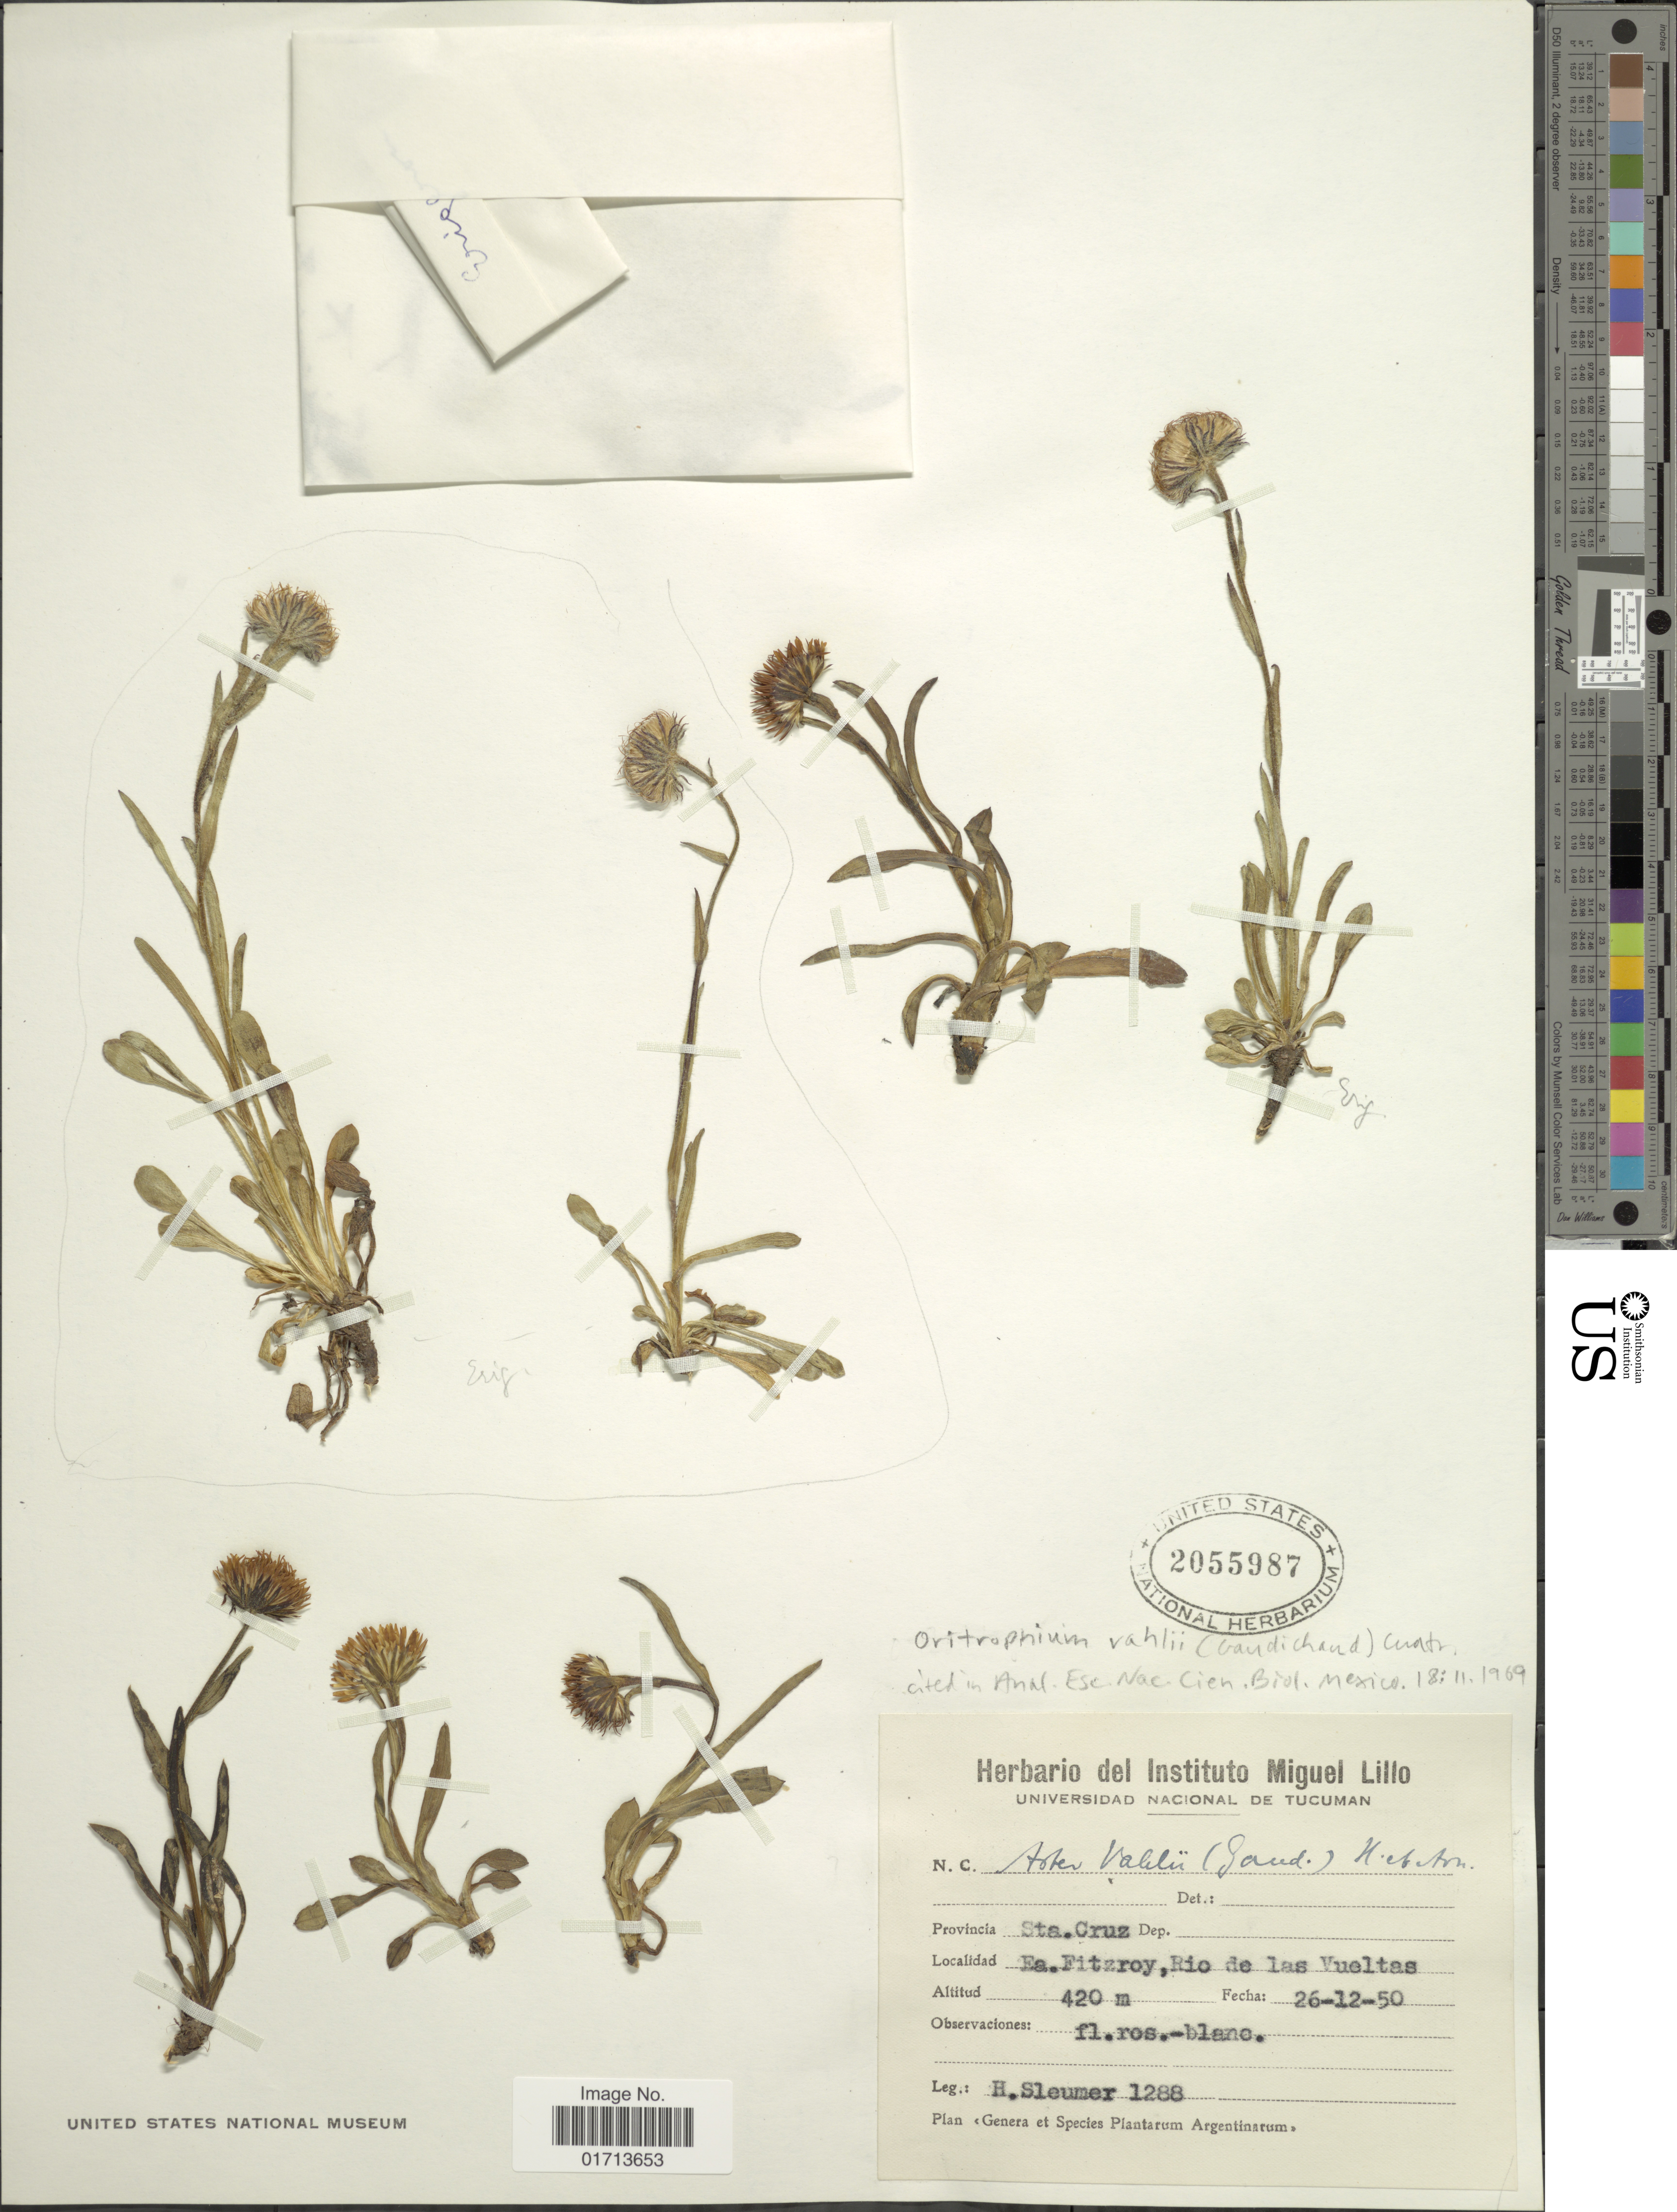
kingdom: Plantae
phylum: Tracheophyta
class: Magnoliopsida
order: Asterales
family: Asteraceae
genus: Oritrophium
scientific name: Oritrophium vahlii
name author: (Gaudich.) Cuatrec.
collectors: H. O. Sleumer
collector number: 1288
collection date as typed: Transcribed d/m/y: 26/12/50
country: Argentina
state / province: Santa Cruz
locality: Provincia Sta.Cruz, Fa, Fitzroy, Rio de las Vueltas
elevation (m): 420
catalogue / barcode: US 2055987